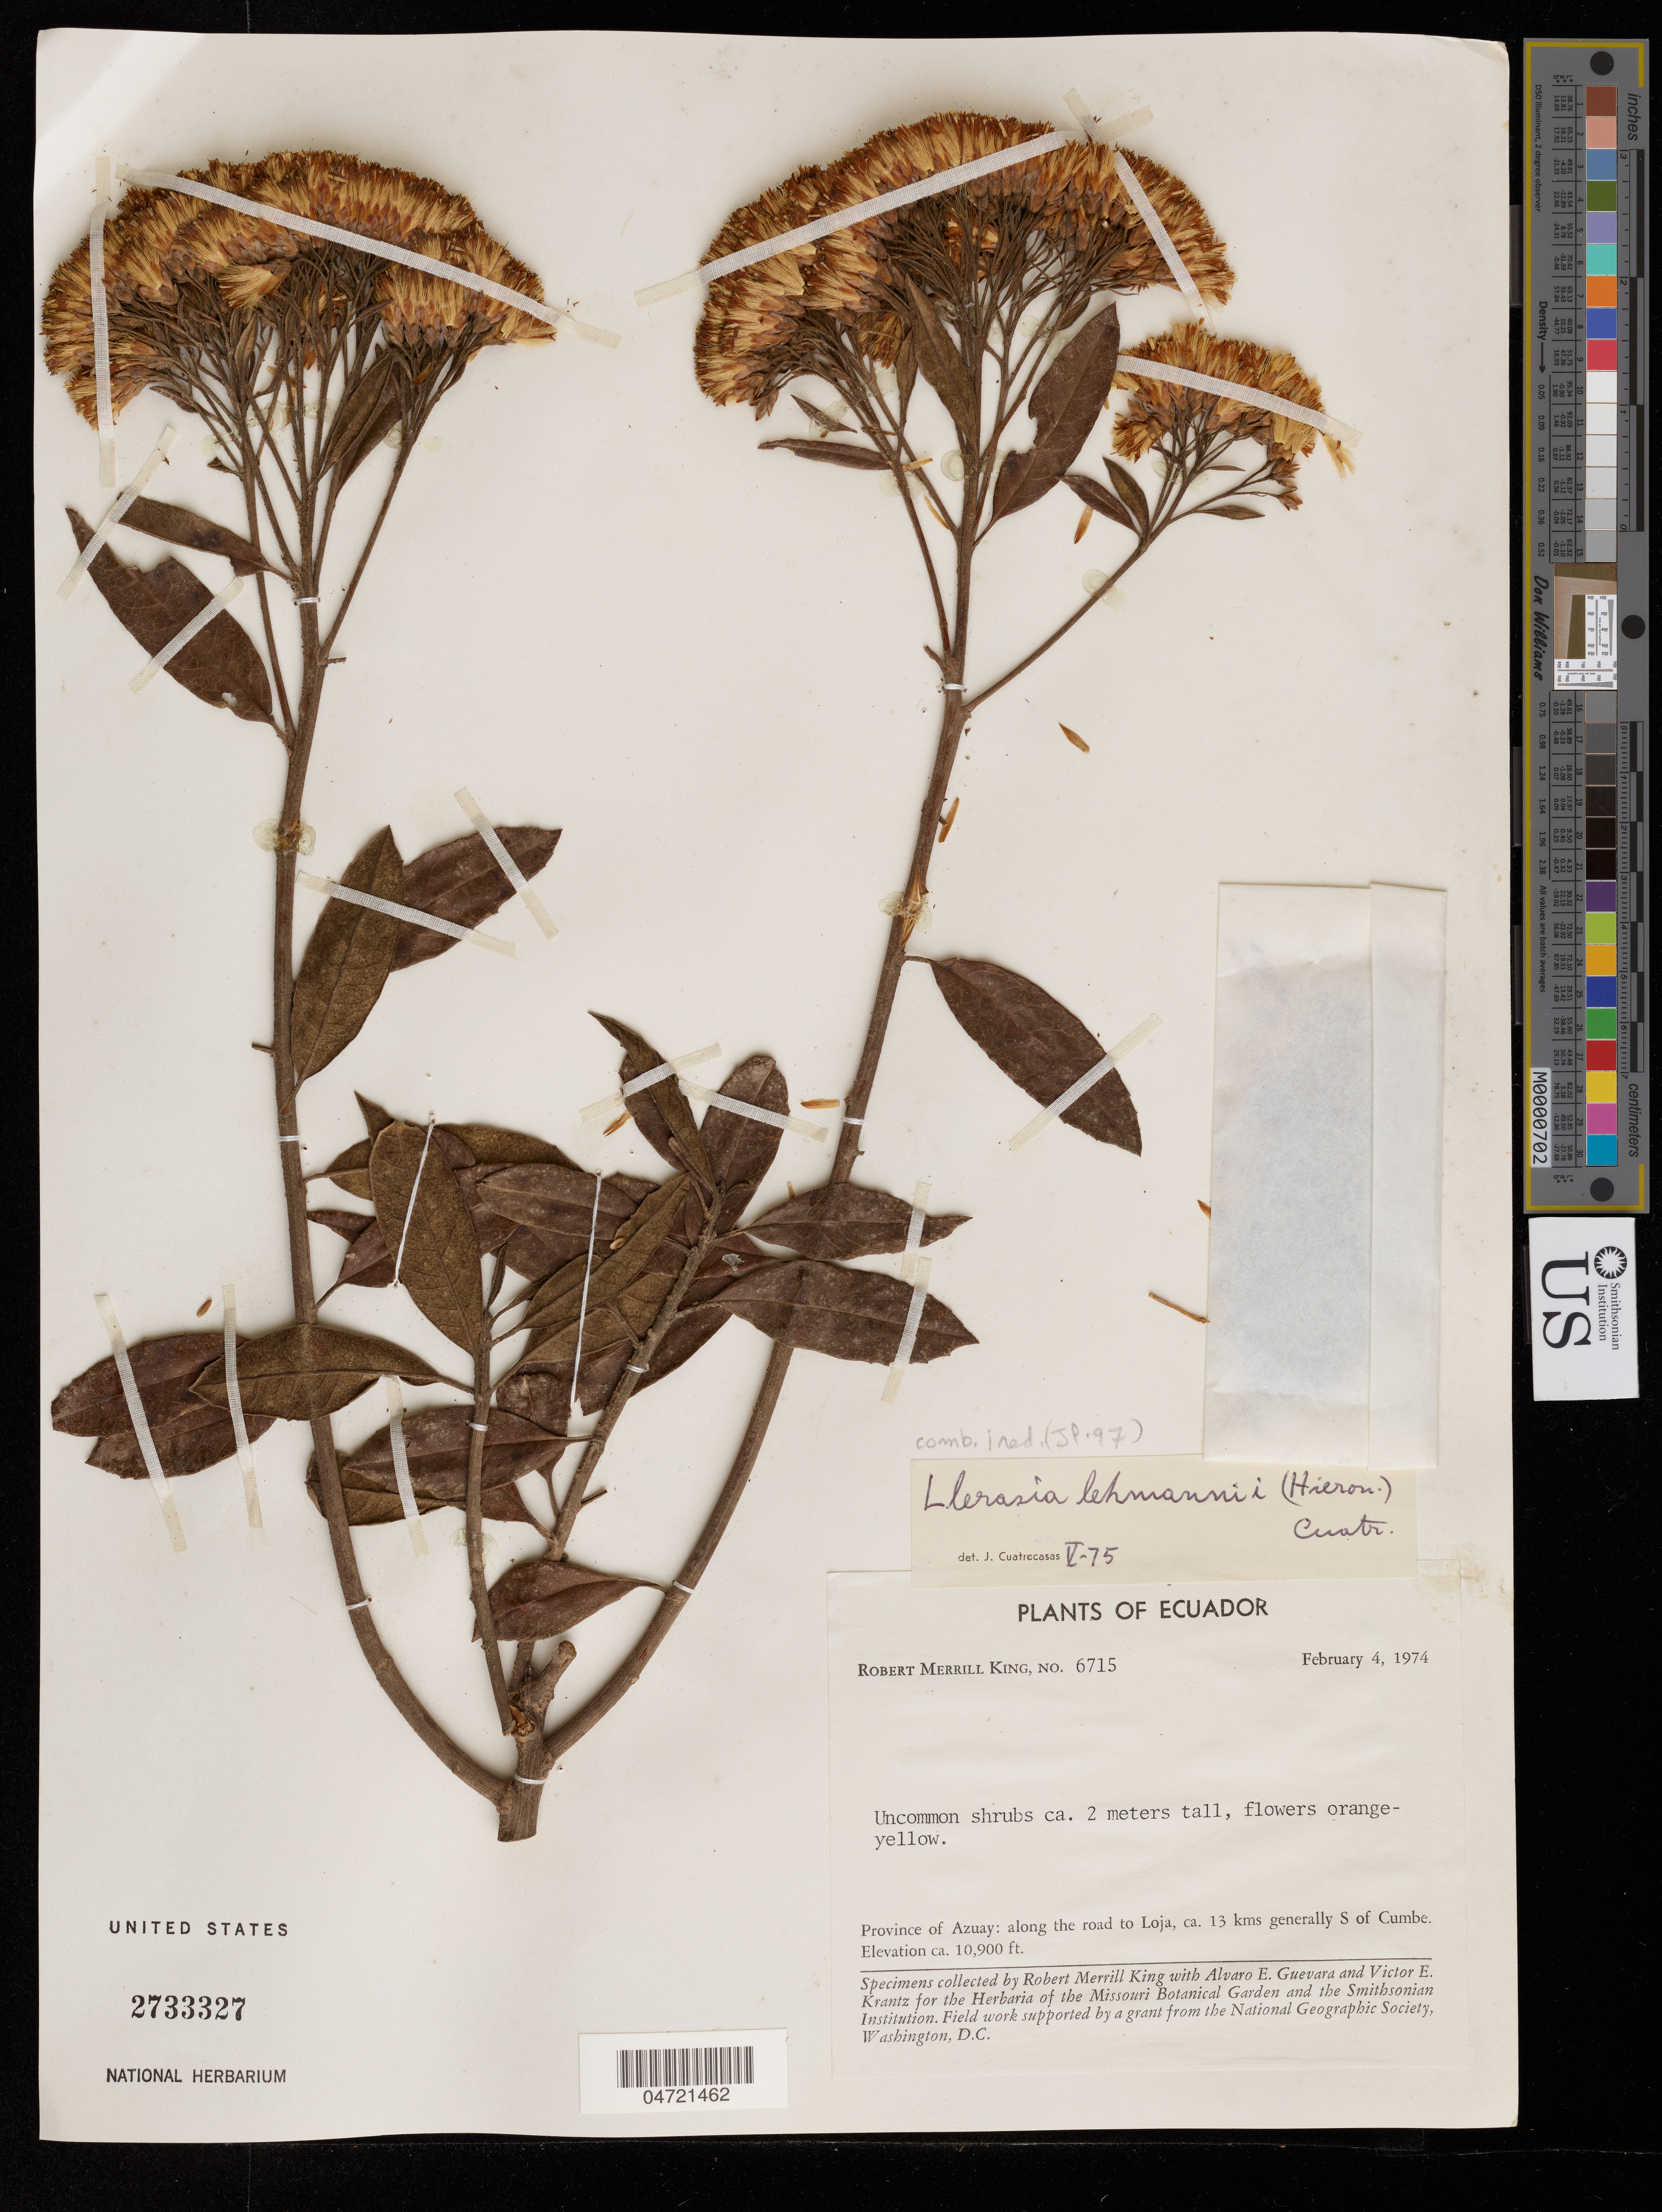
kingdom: Plantae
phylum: Tracheophyta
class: Magnoliopsida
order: Asterales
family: Asteraceae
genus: Llerasia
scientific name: Llerasia lehmannii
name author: (Hieron.) Cuatrec. ex C. Ulloa & P. Jørg.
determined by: Cuatrecasas, J.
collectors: R. M. King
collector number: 6715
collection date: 1974-02-04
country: Ecuador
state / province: Azuay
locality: Along the road to Loja, 13 kms generally S of Cumbe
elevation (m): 3322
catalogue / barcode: US 2733327